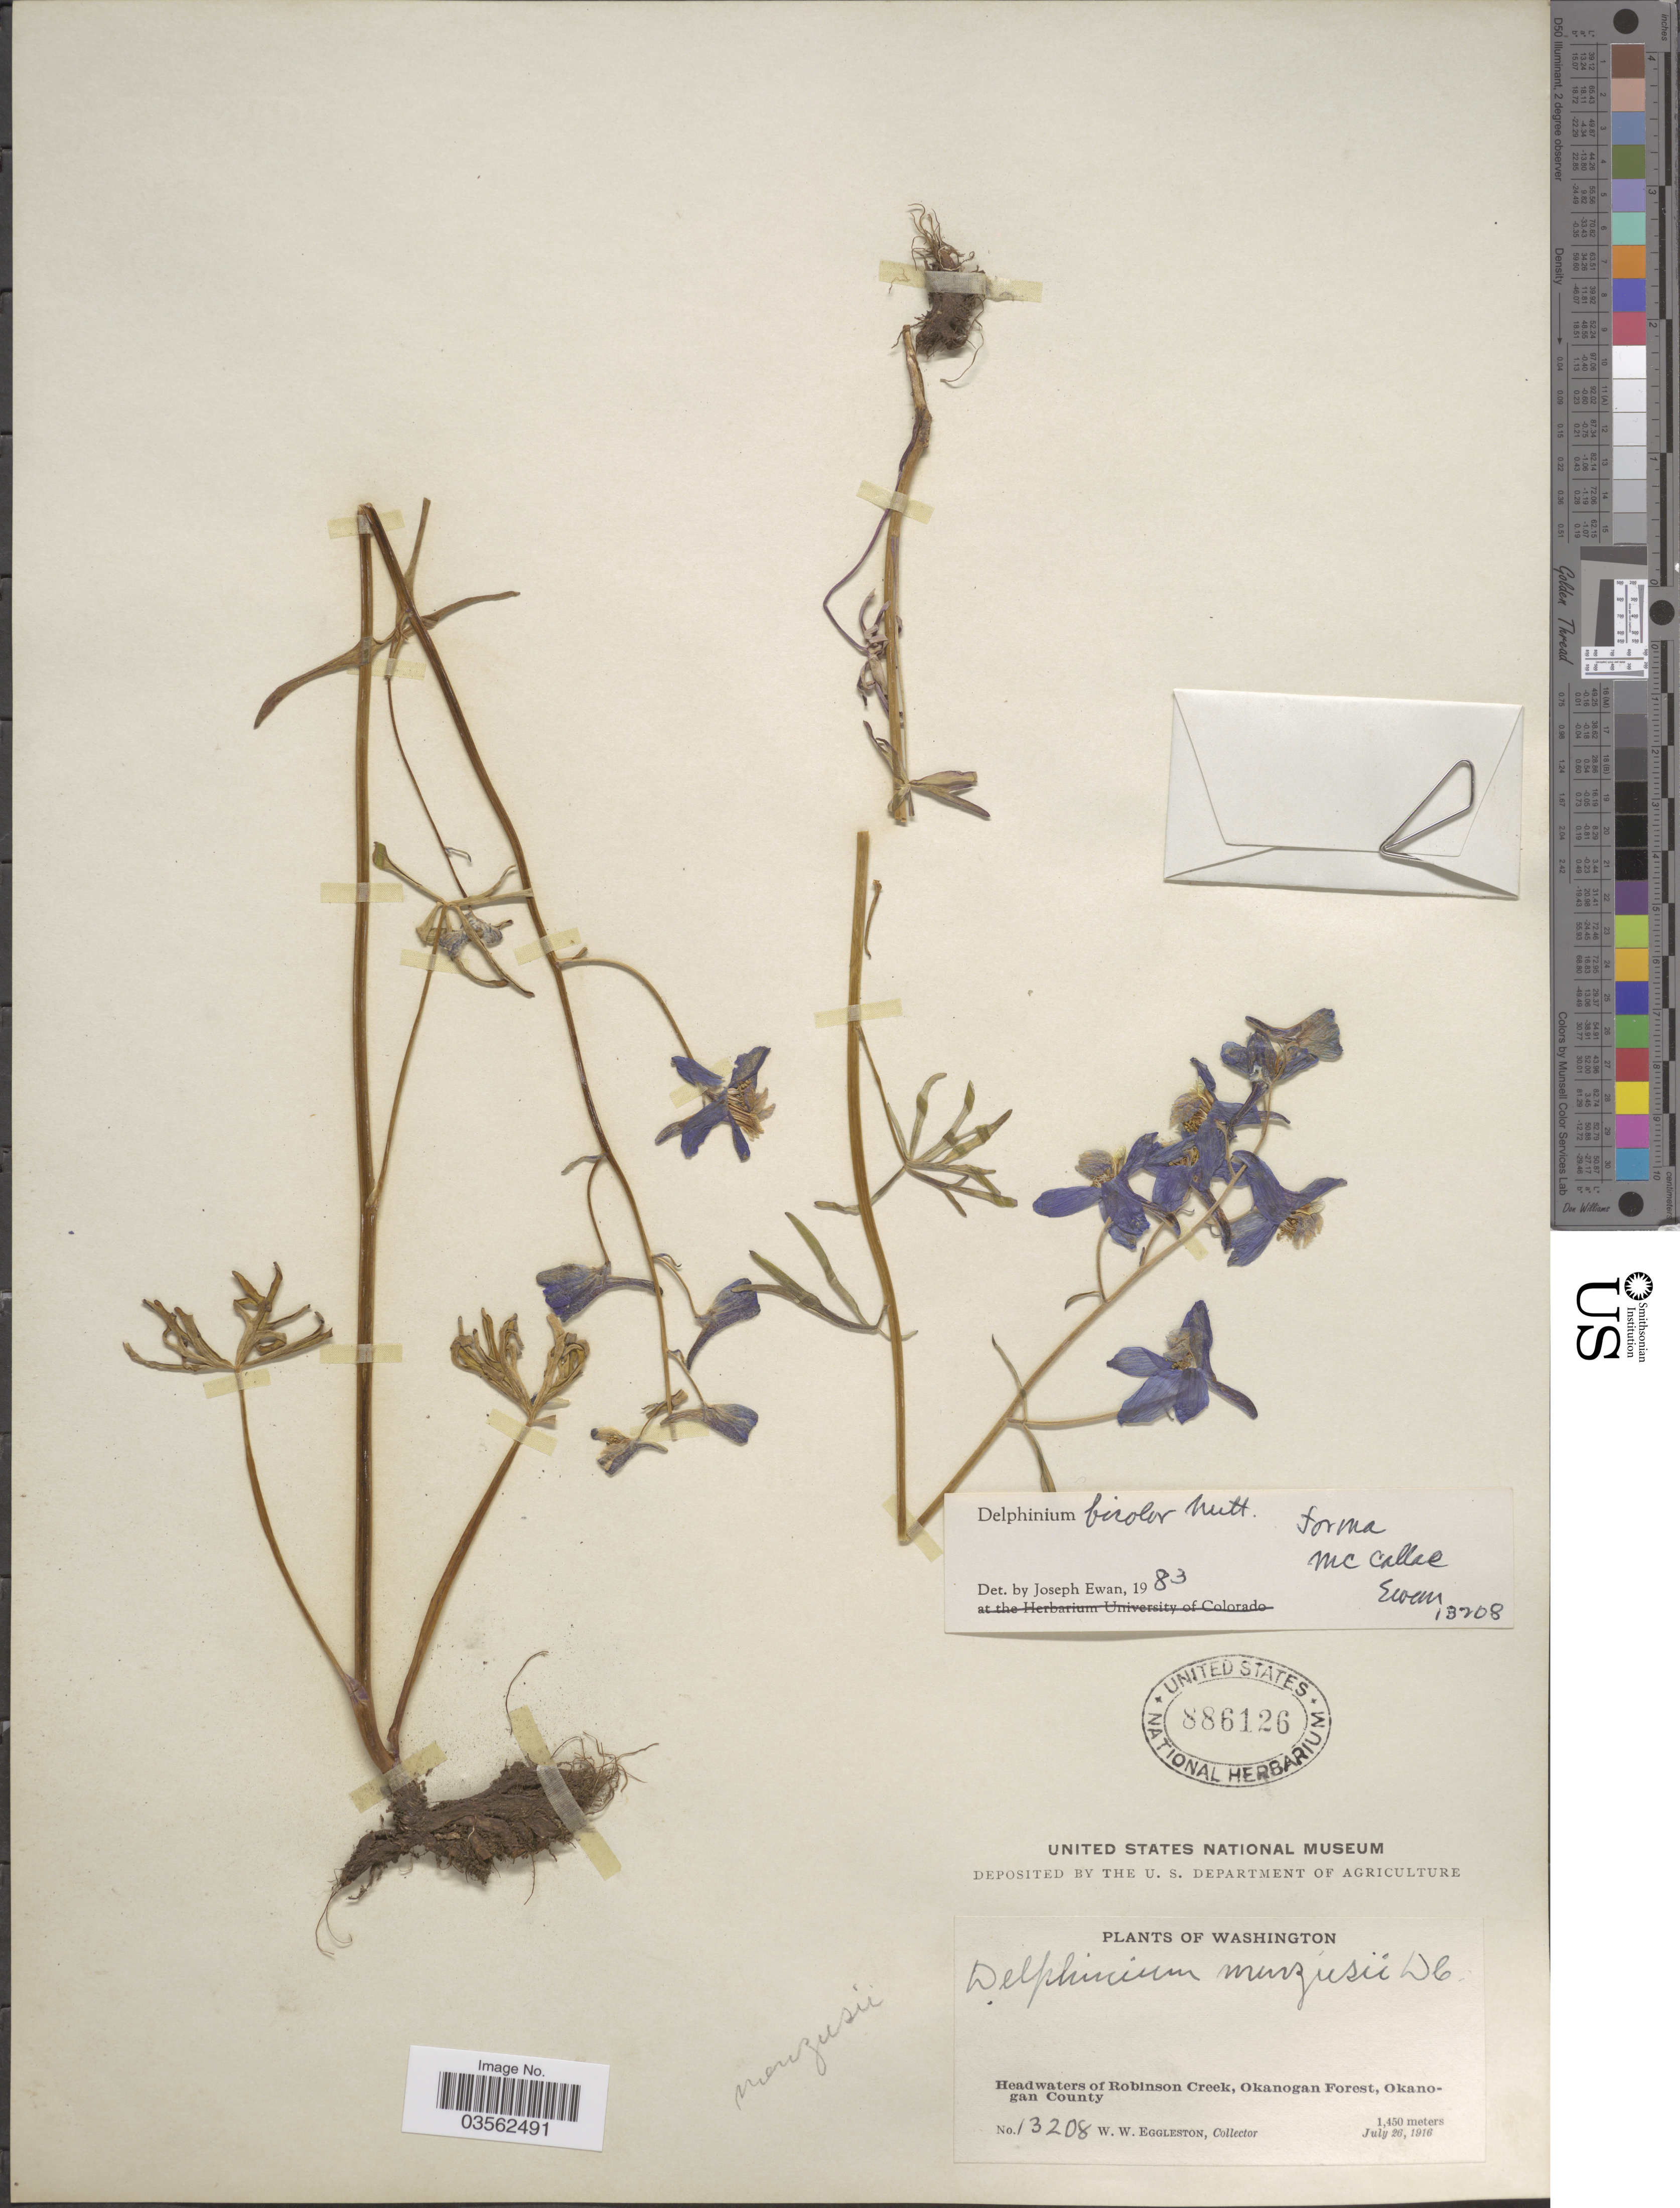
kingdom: Plantae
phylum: Tracheophyta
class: Magnoliopsida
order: Ranunculales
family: Ranunculaceae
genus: Delphinium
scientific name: Delphinium bicolor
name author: Nutt.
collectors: W. W. Eggleston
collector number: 13208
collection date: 1916-07-26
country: United States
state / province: Washington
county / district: Okanogan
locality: Headwaters of Robinson Creek, Okanogan Forest, Okanogan County.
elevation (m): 1450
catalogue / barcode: US 886126